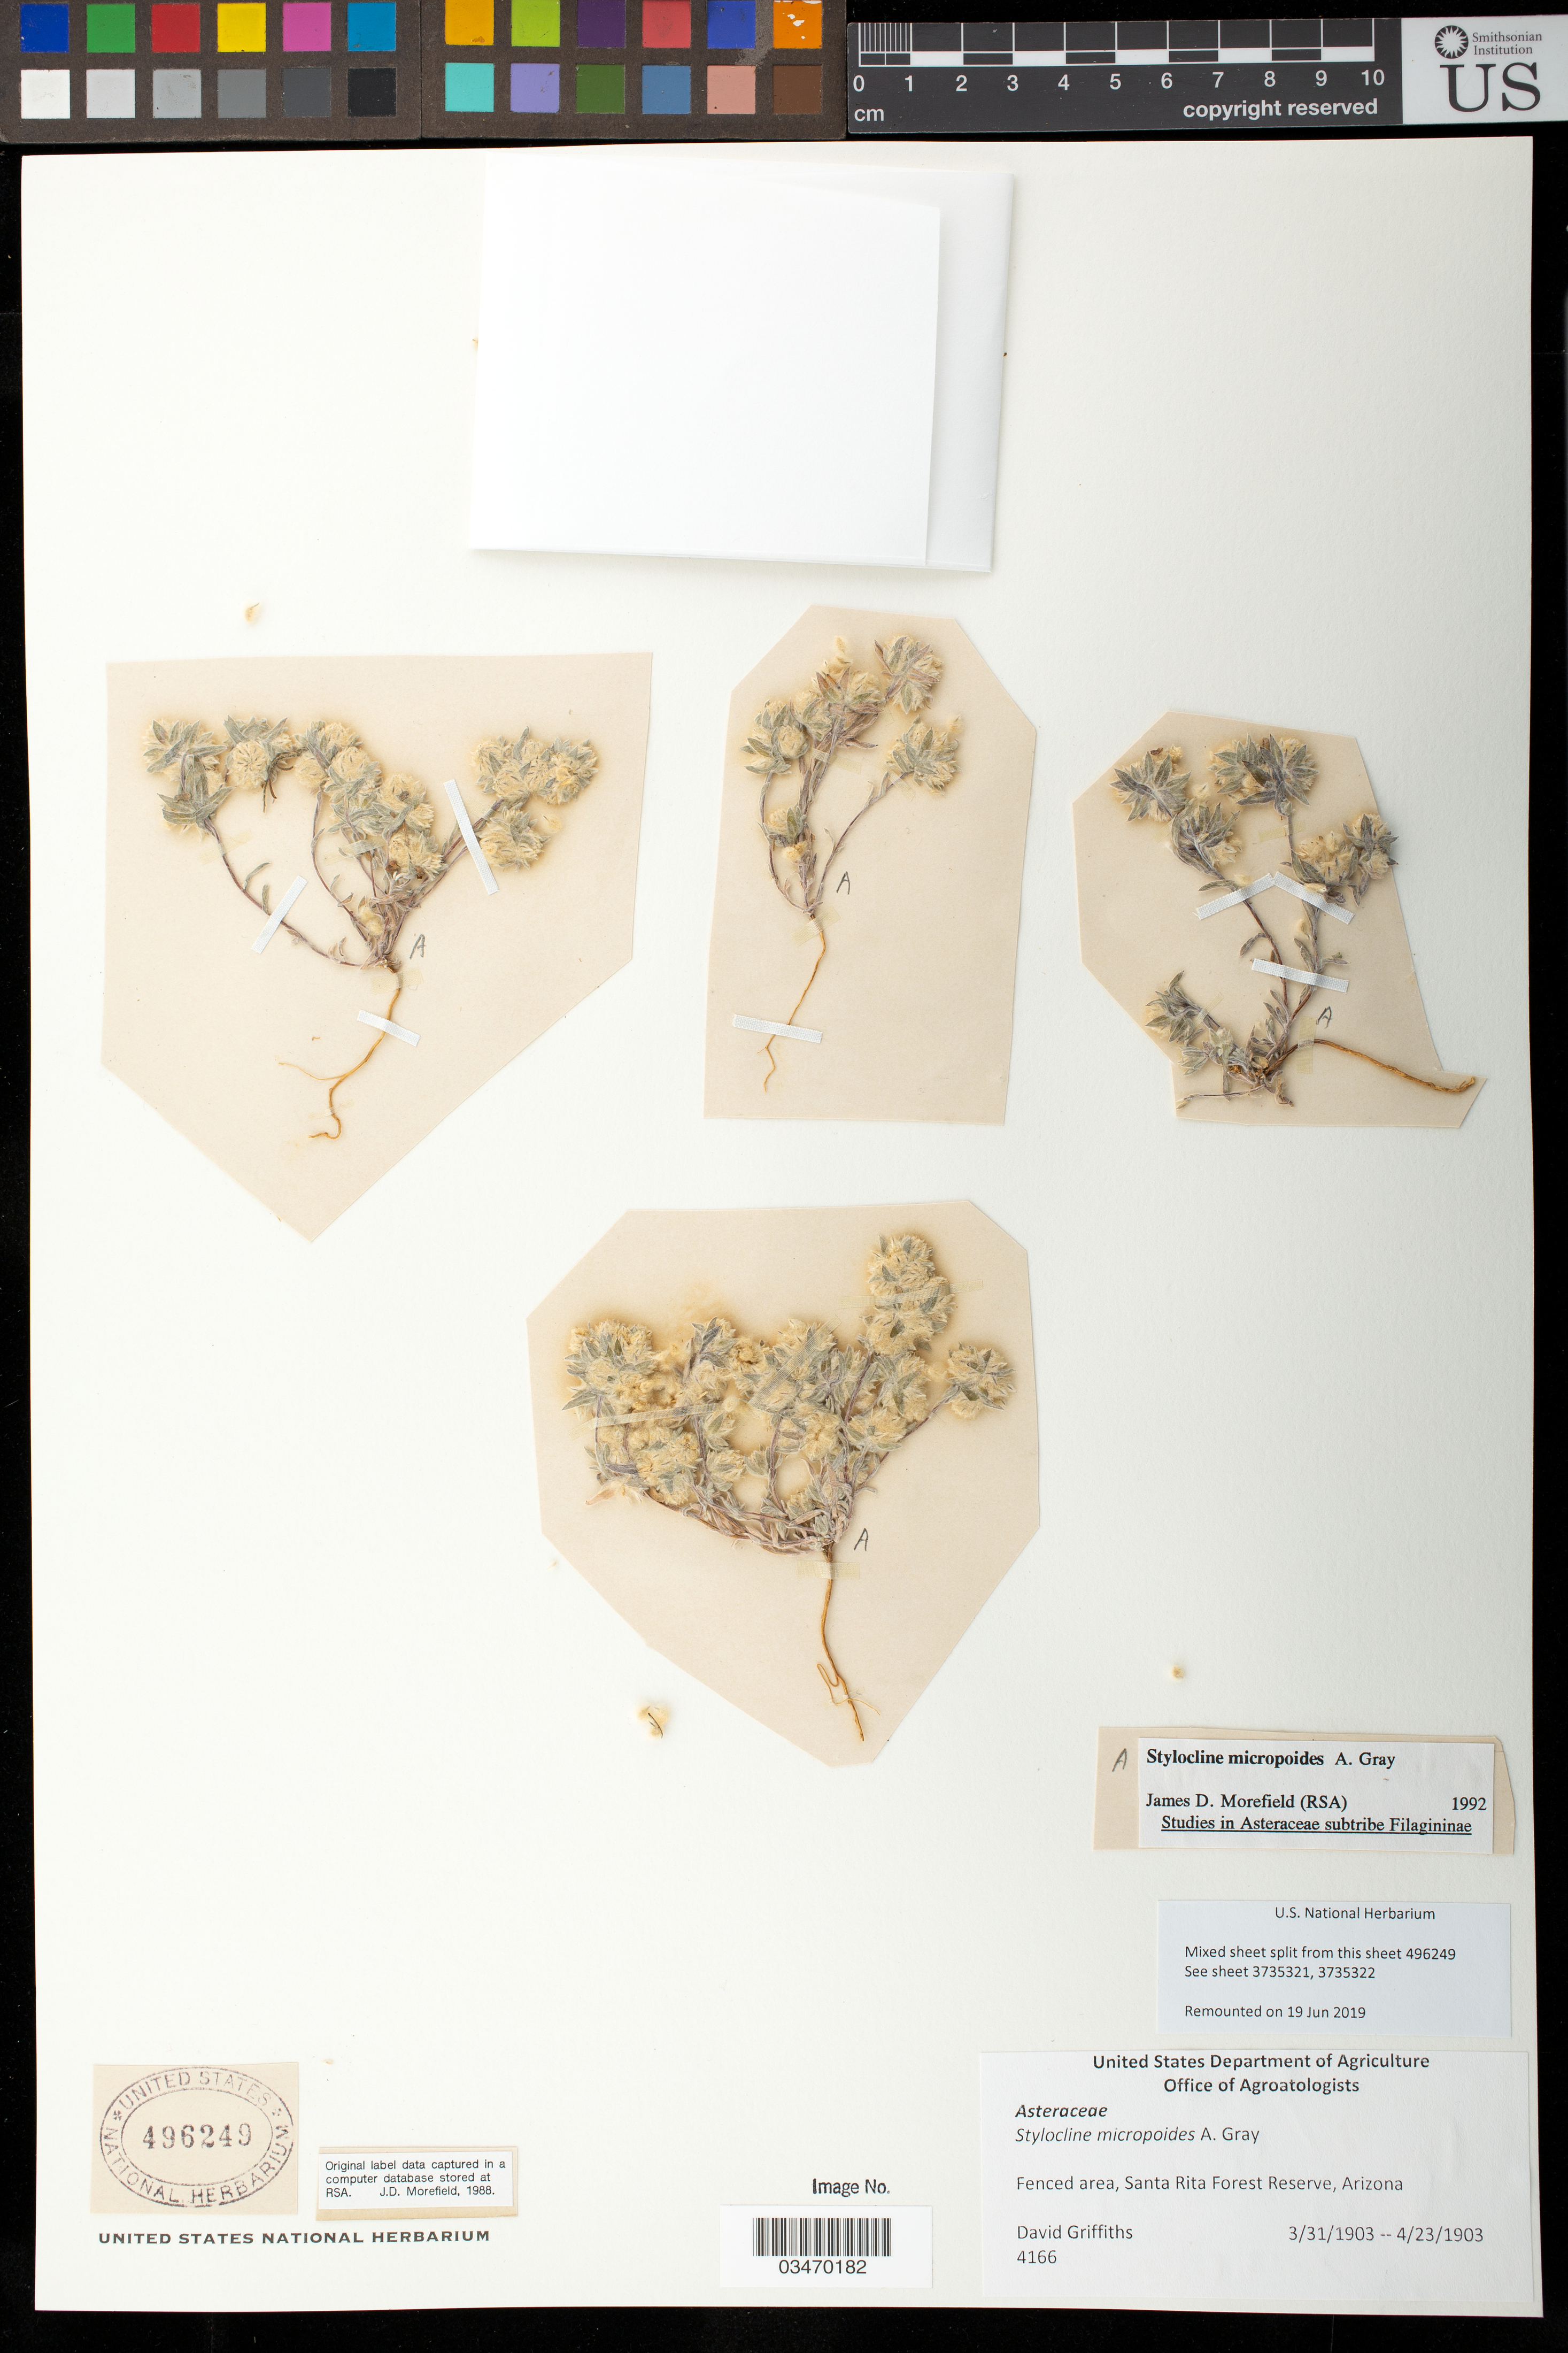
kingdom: Plantae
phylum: Tracheophyta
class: Magnoliopsida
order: Asterales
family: Asteraceae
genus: Stylocline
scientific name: Stylocline micropoides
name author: A. Gray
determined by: Morefield, James D., (RSA), Rancho Santa Ana Botanic Garden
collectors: D. Griffiths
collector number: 4166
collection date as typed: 31 Mar - 23 Apr 1903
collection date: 1903-03-31/1903-04-23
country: United States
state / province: Arizona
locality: Fenced area, Santa Rita Forest Reserve.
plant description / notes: Mixed sheet split from this sheet 496249. Remounted on 19 Jun 2019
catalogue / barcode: US 496249